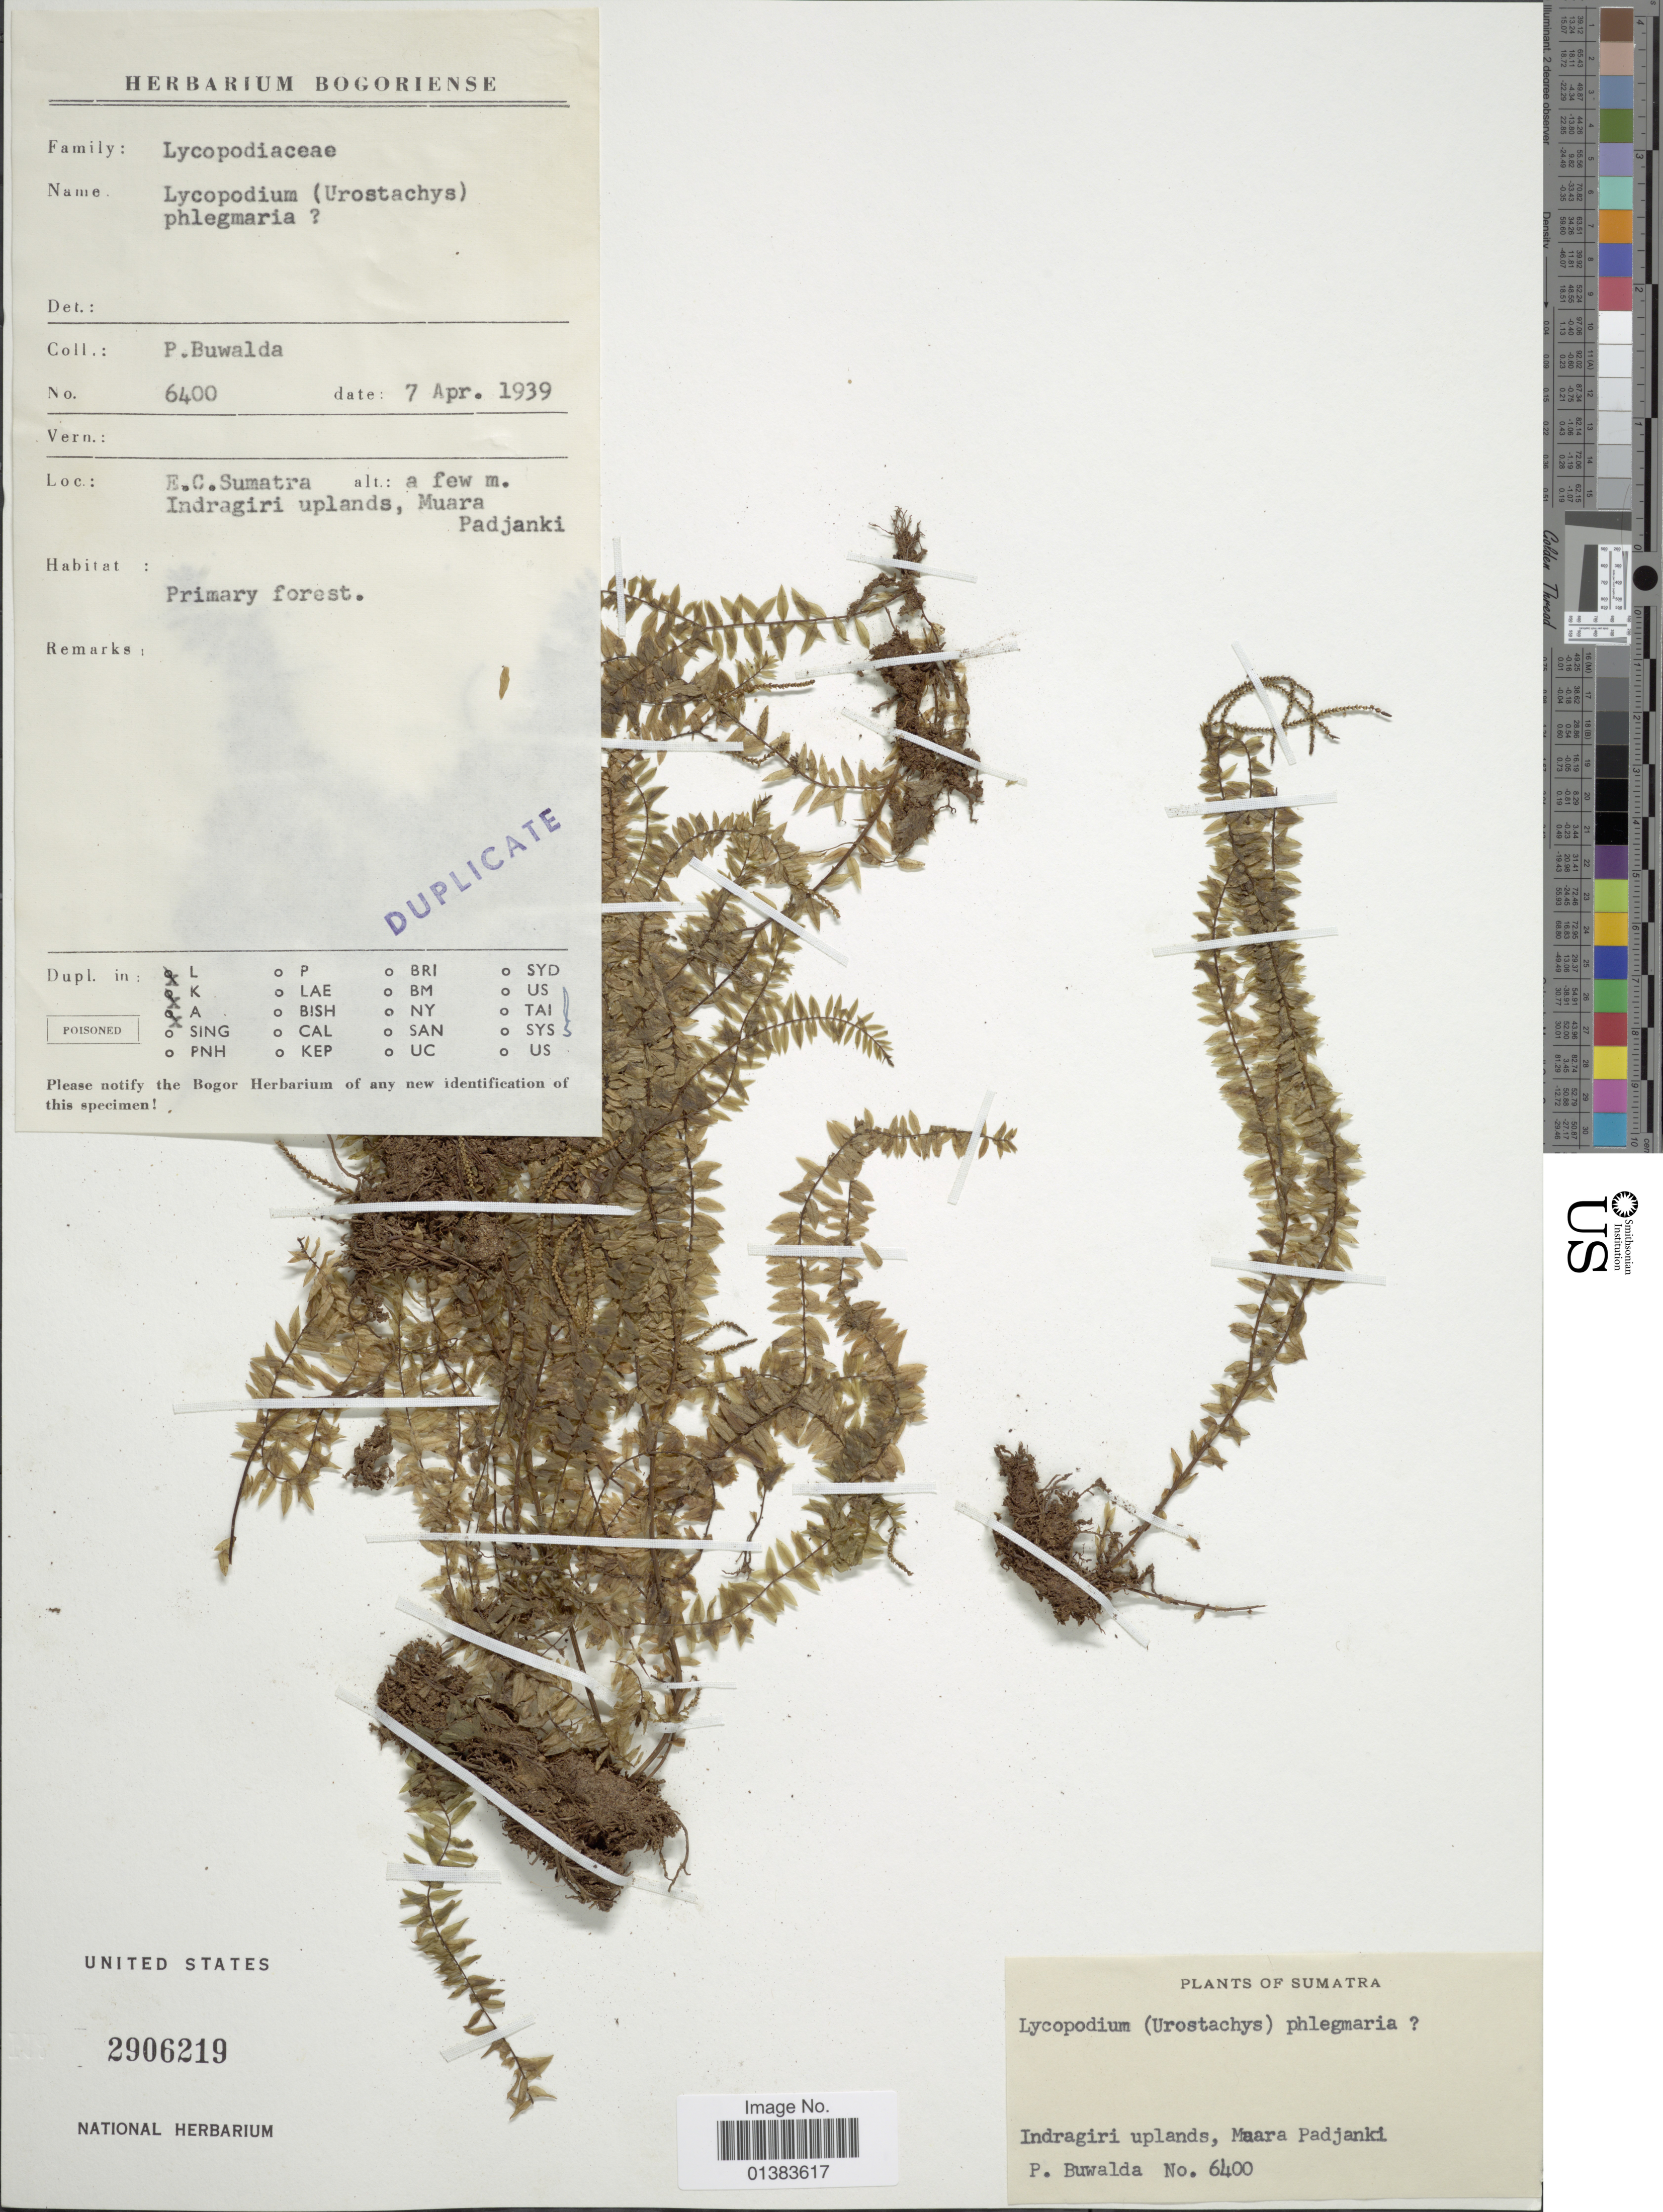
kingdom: Plantae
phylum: Tracheophyta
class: Lycopodiopsida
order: Lycopodiales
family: Lycopodiaceae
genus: Phlegmariurus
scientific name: Phlegmariurus phlegmaria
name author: (L.) Holub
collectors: P. Buwalda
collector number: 6400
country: Indonesia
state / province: Sumatra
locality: Indragiri uplands, Maara Padjanki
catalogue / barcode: US 2906219